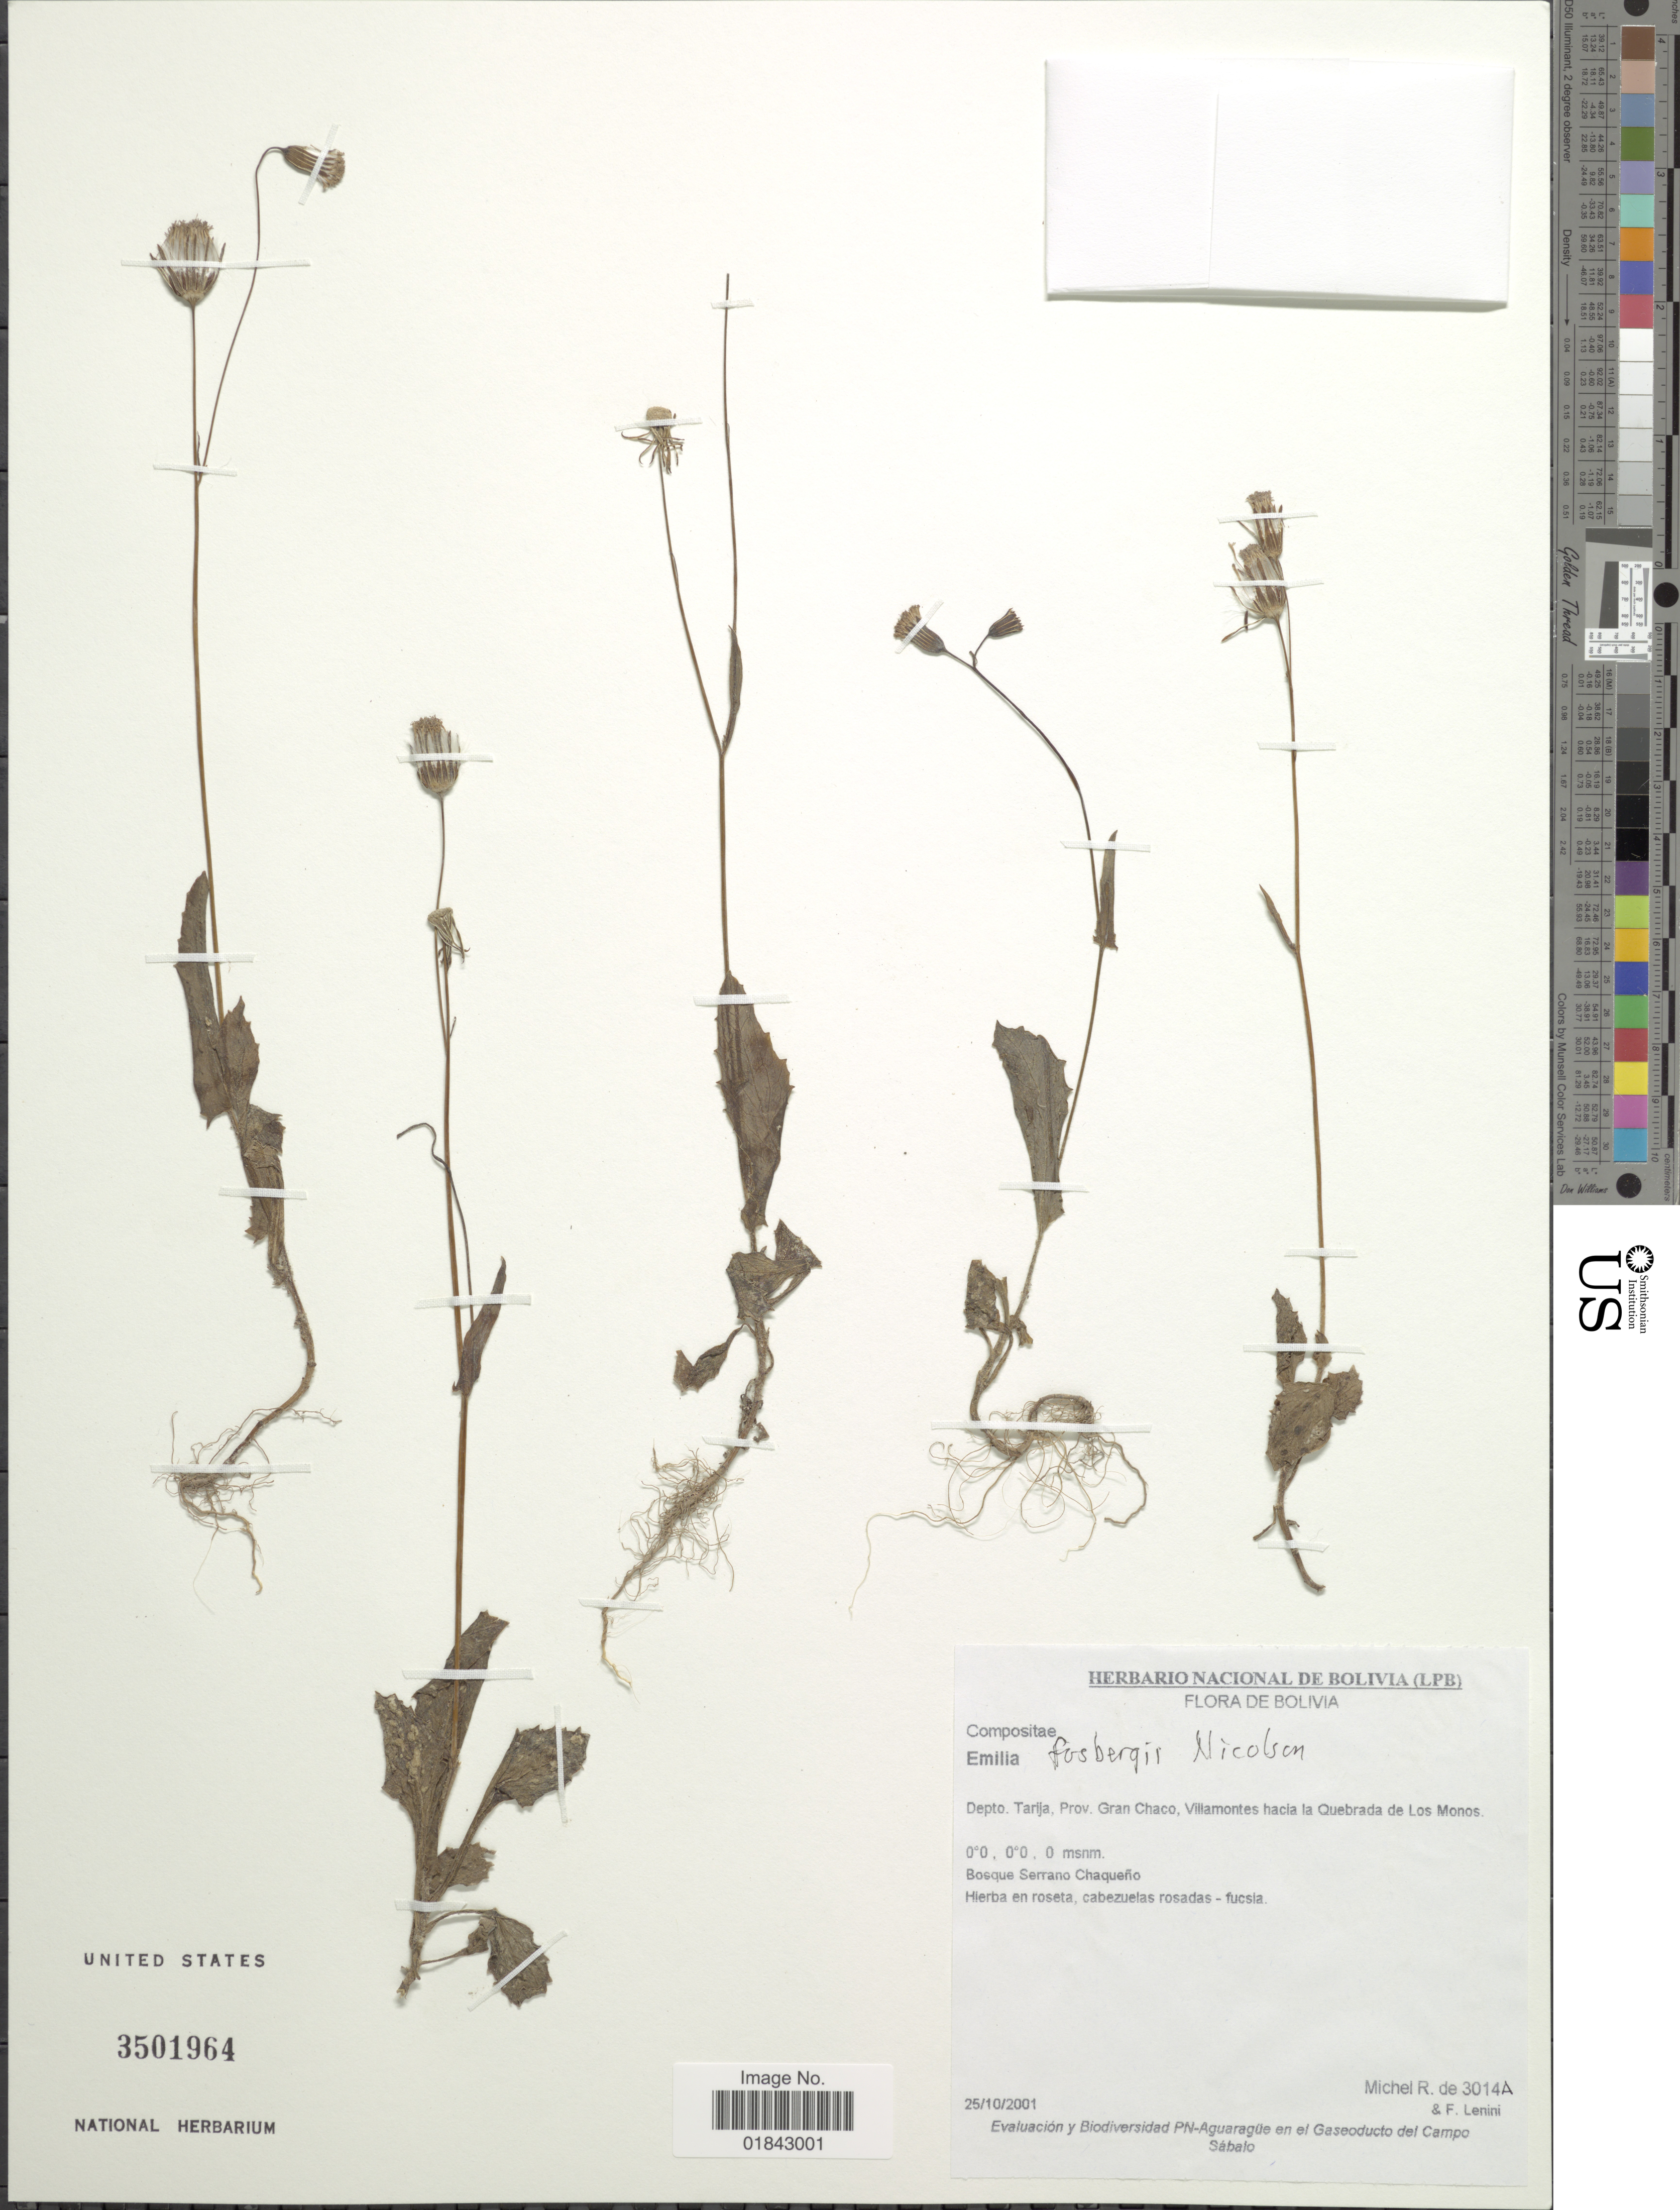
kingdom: Plantae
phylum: Tracheophyta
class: Magnoliopsida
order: Asterales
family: Asteraceae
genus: Emilia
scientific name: Emilia fosbergii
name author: Nicolson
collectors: R. d. Michel & F. Lenini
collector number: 3014A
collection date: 2001-10-25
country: Bolivia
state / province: Tarija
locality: Prov. Gran Chaco, Villamontes hacia la Quebrada de Los Monos, Bosque Serrano Chaqueño, hierba en roseta, cabezuelas rosadas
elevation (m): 0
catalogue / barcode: US 3501964